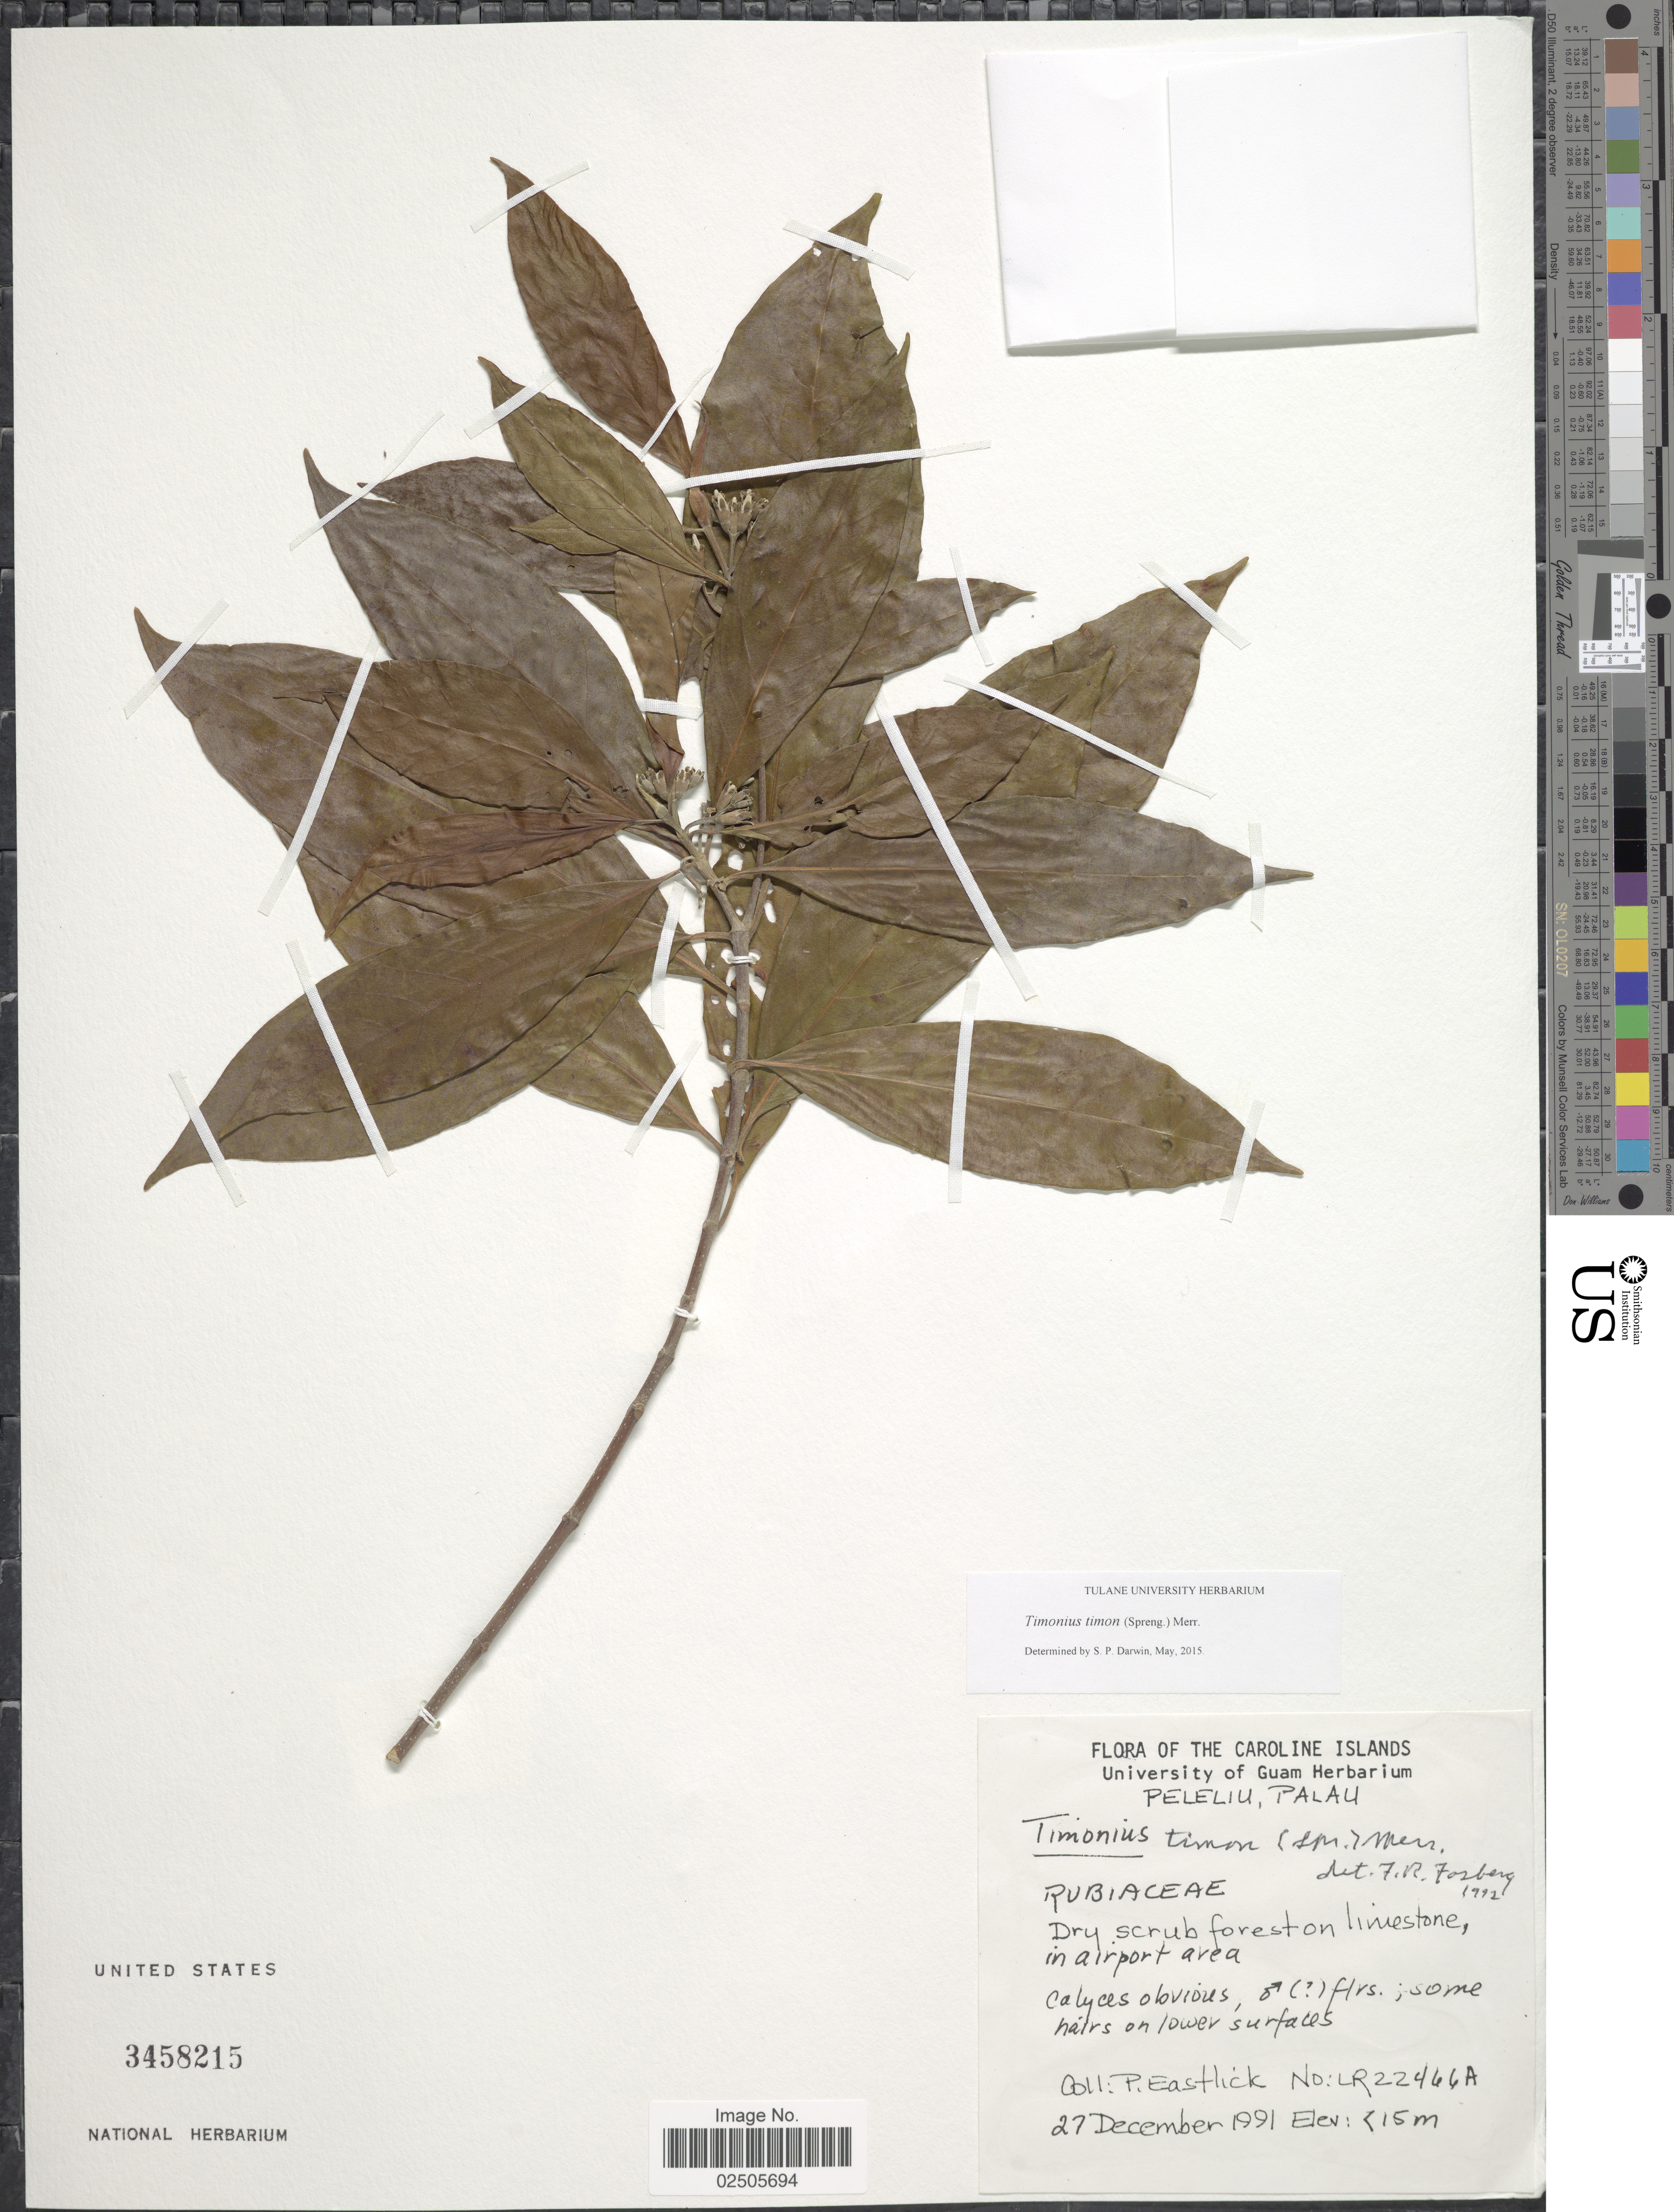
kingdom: Plantae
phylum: Tracheophyta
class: Magnoliopsida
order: Gentianales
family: Rubiaceae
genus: Timonius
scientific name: Timonius timon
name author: (Spreng.) Merr.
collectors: P. Eastlick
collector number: LR22466A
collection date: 1991-12-27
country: Palau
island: Beliliou [Peleliu]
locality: Peleliu, Palau, Dry scrub forest on limestone, in airport area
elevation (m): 15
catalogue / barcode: US 3458215